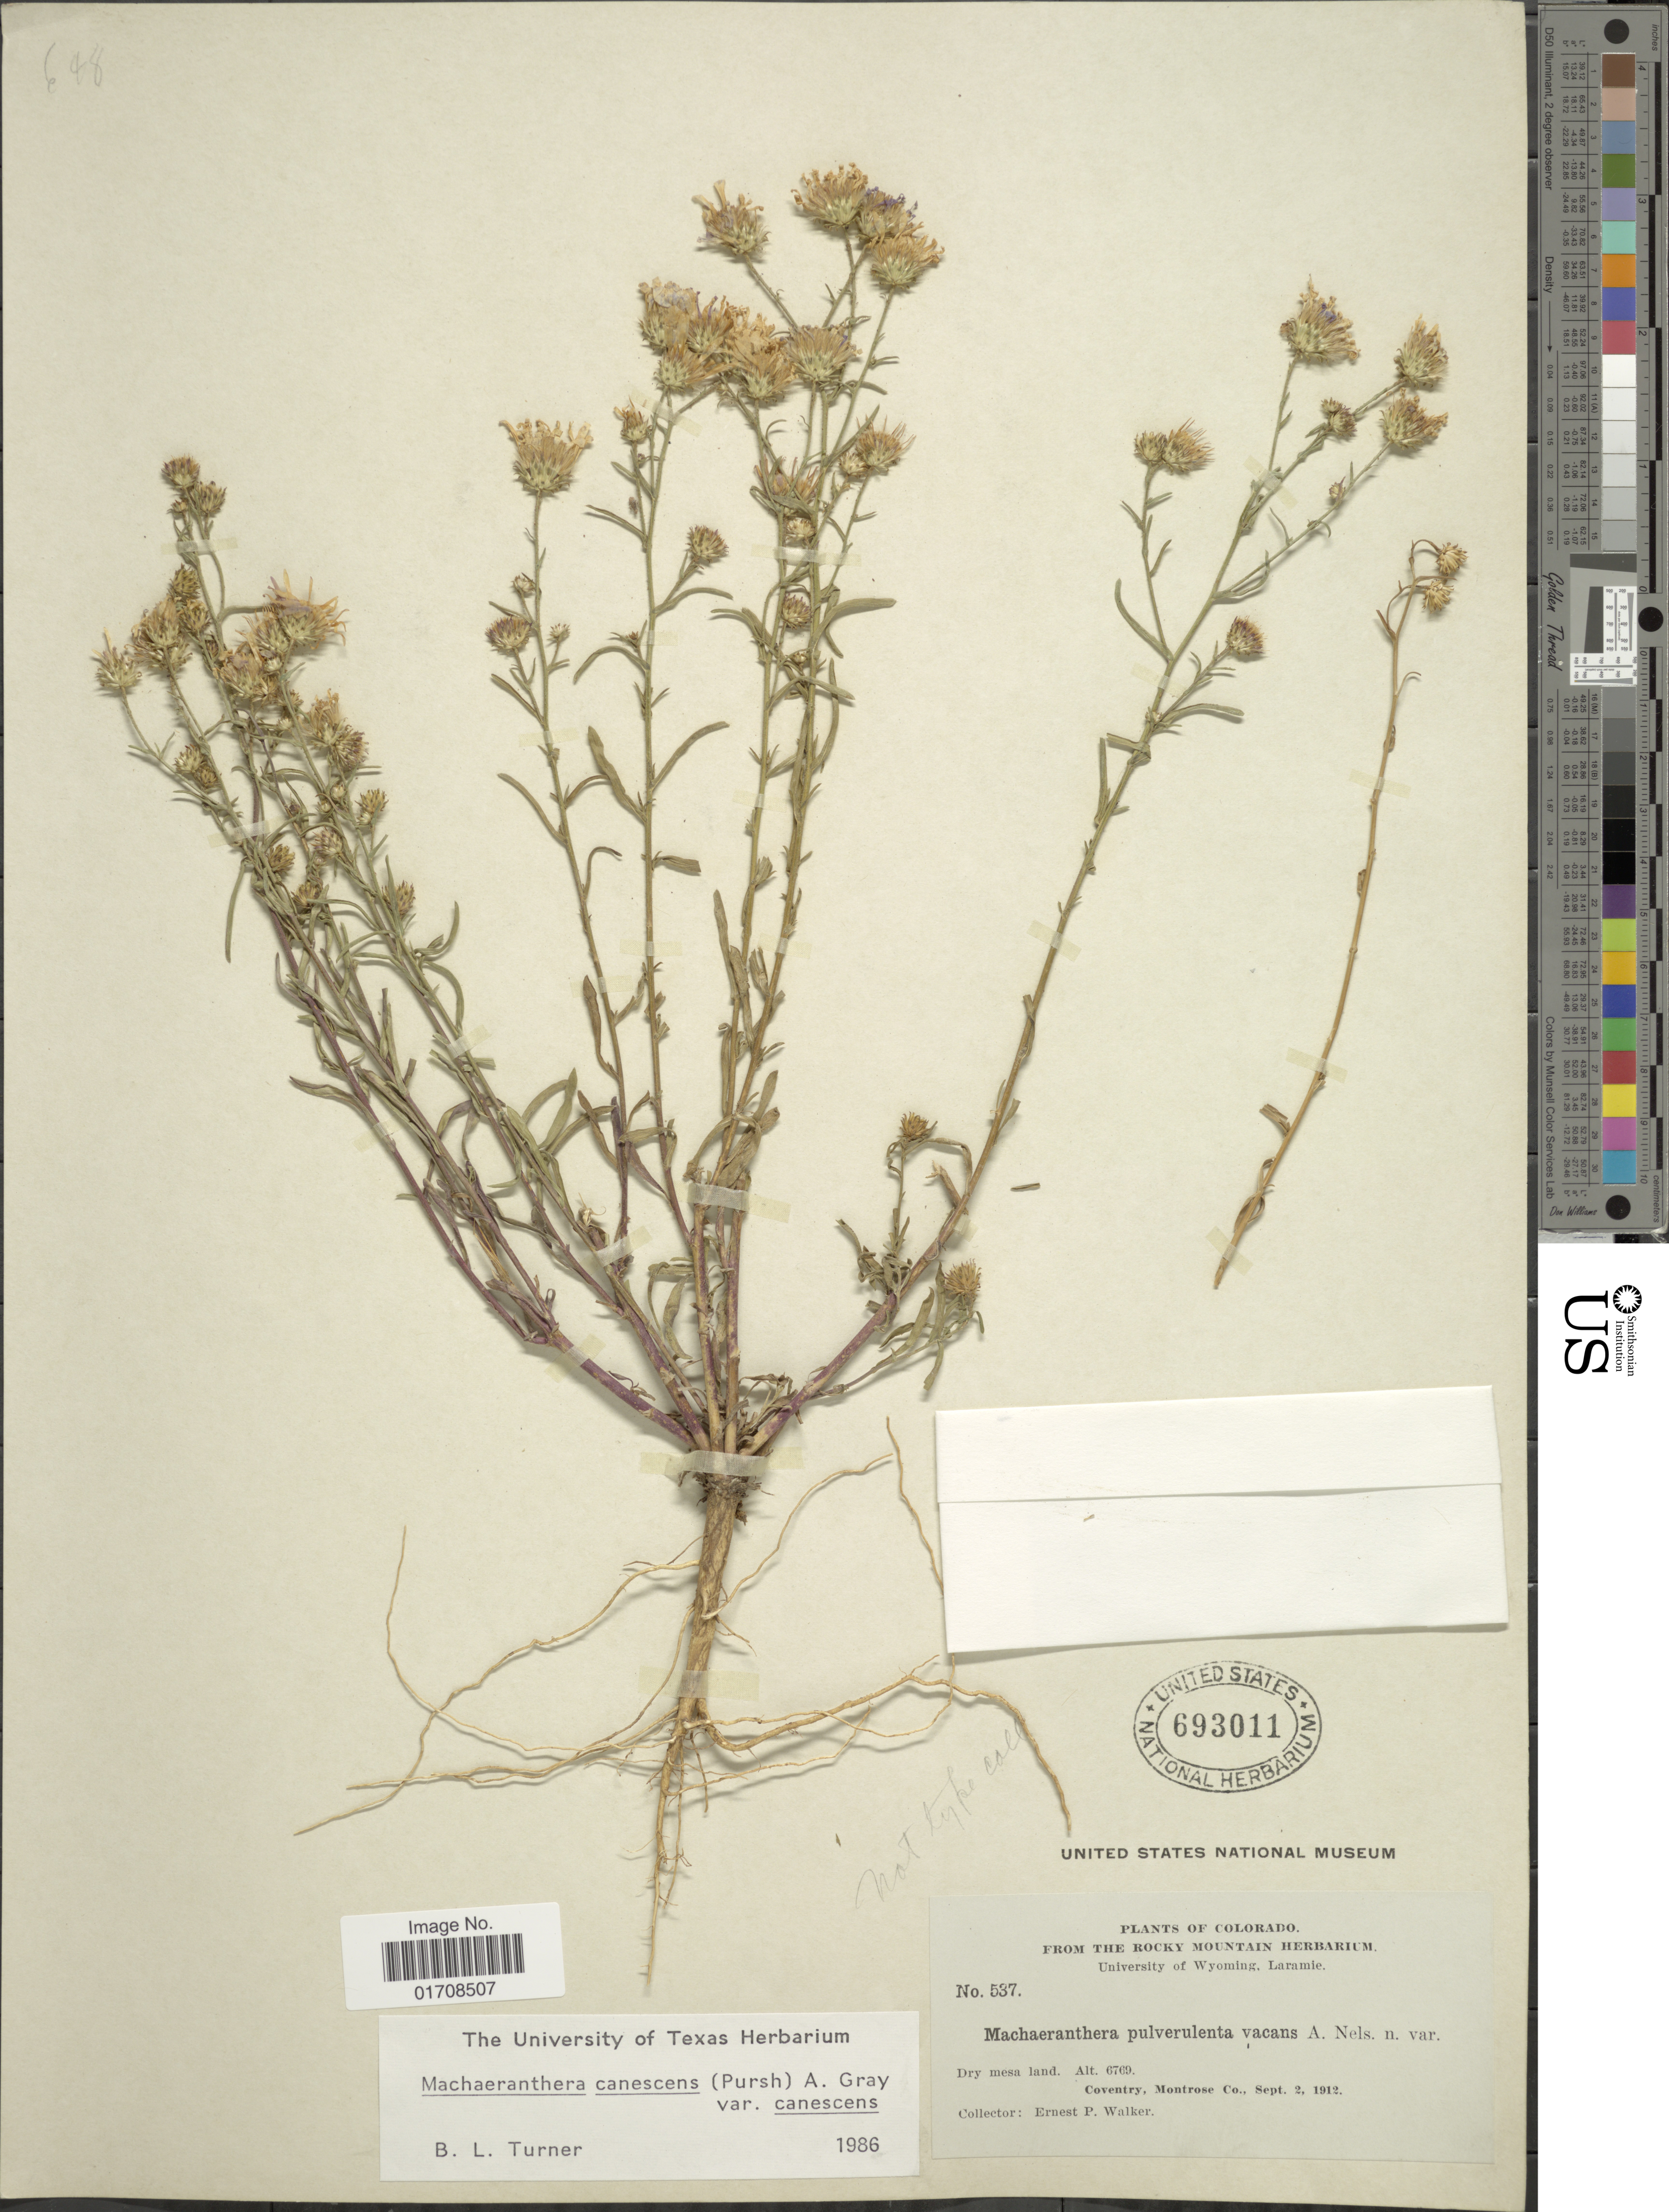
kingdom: Plantae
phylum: Tracheophyta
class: Magnoliopsida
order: Asterales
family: Asteraceae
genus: Machaeranthera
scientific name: Machaeranthera canescens var. canescens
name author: (Pursh) A. Gray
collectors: E. P. Walker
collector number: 537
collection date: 1912-09-02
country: United States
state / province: Colorado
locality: Coventry, Montrose Co.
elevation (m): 2063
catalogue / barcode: US 693011